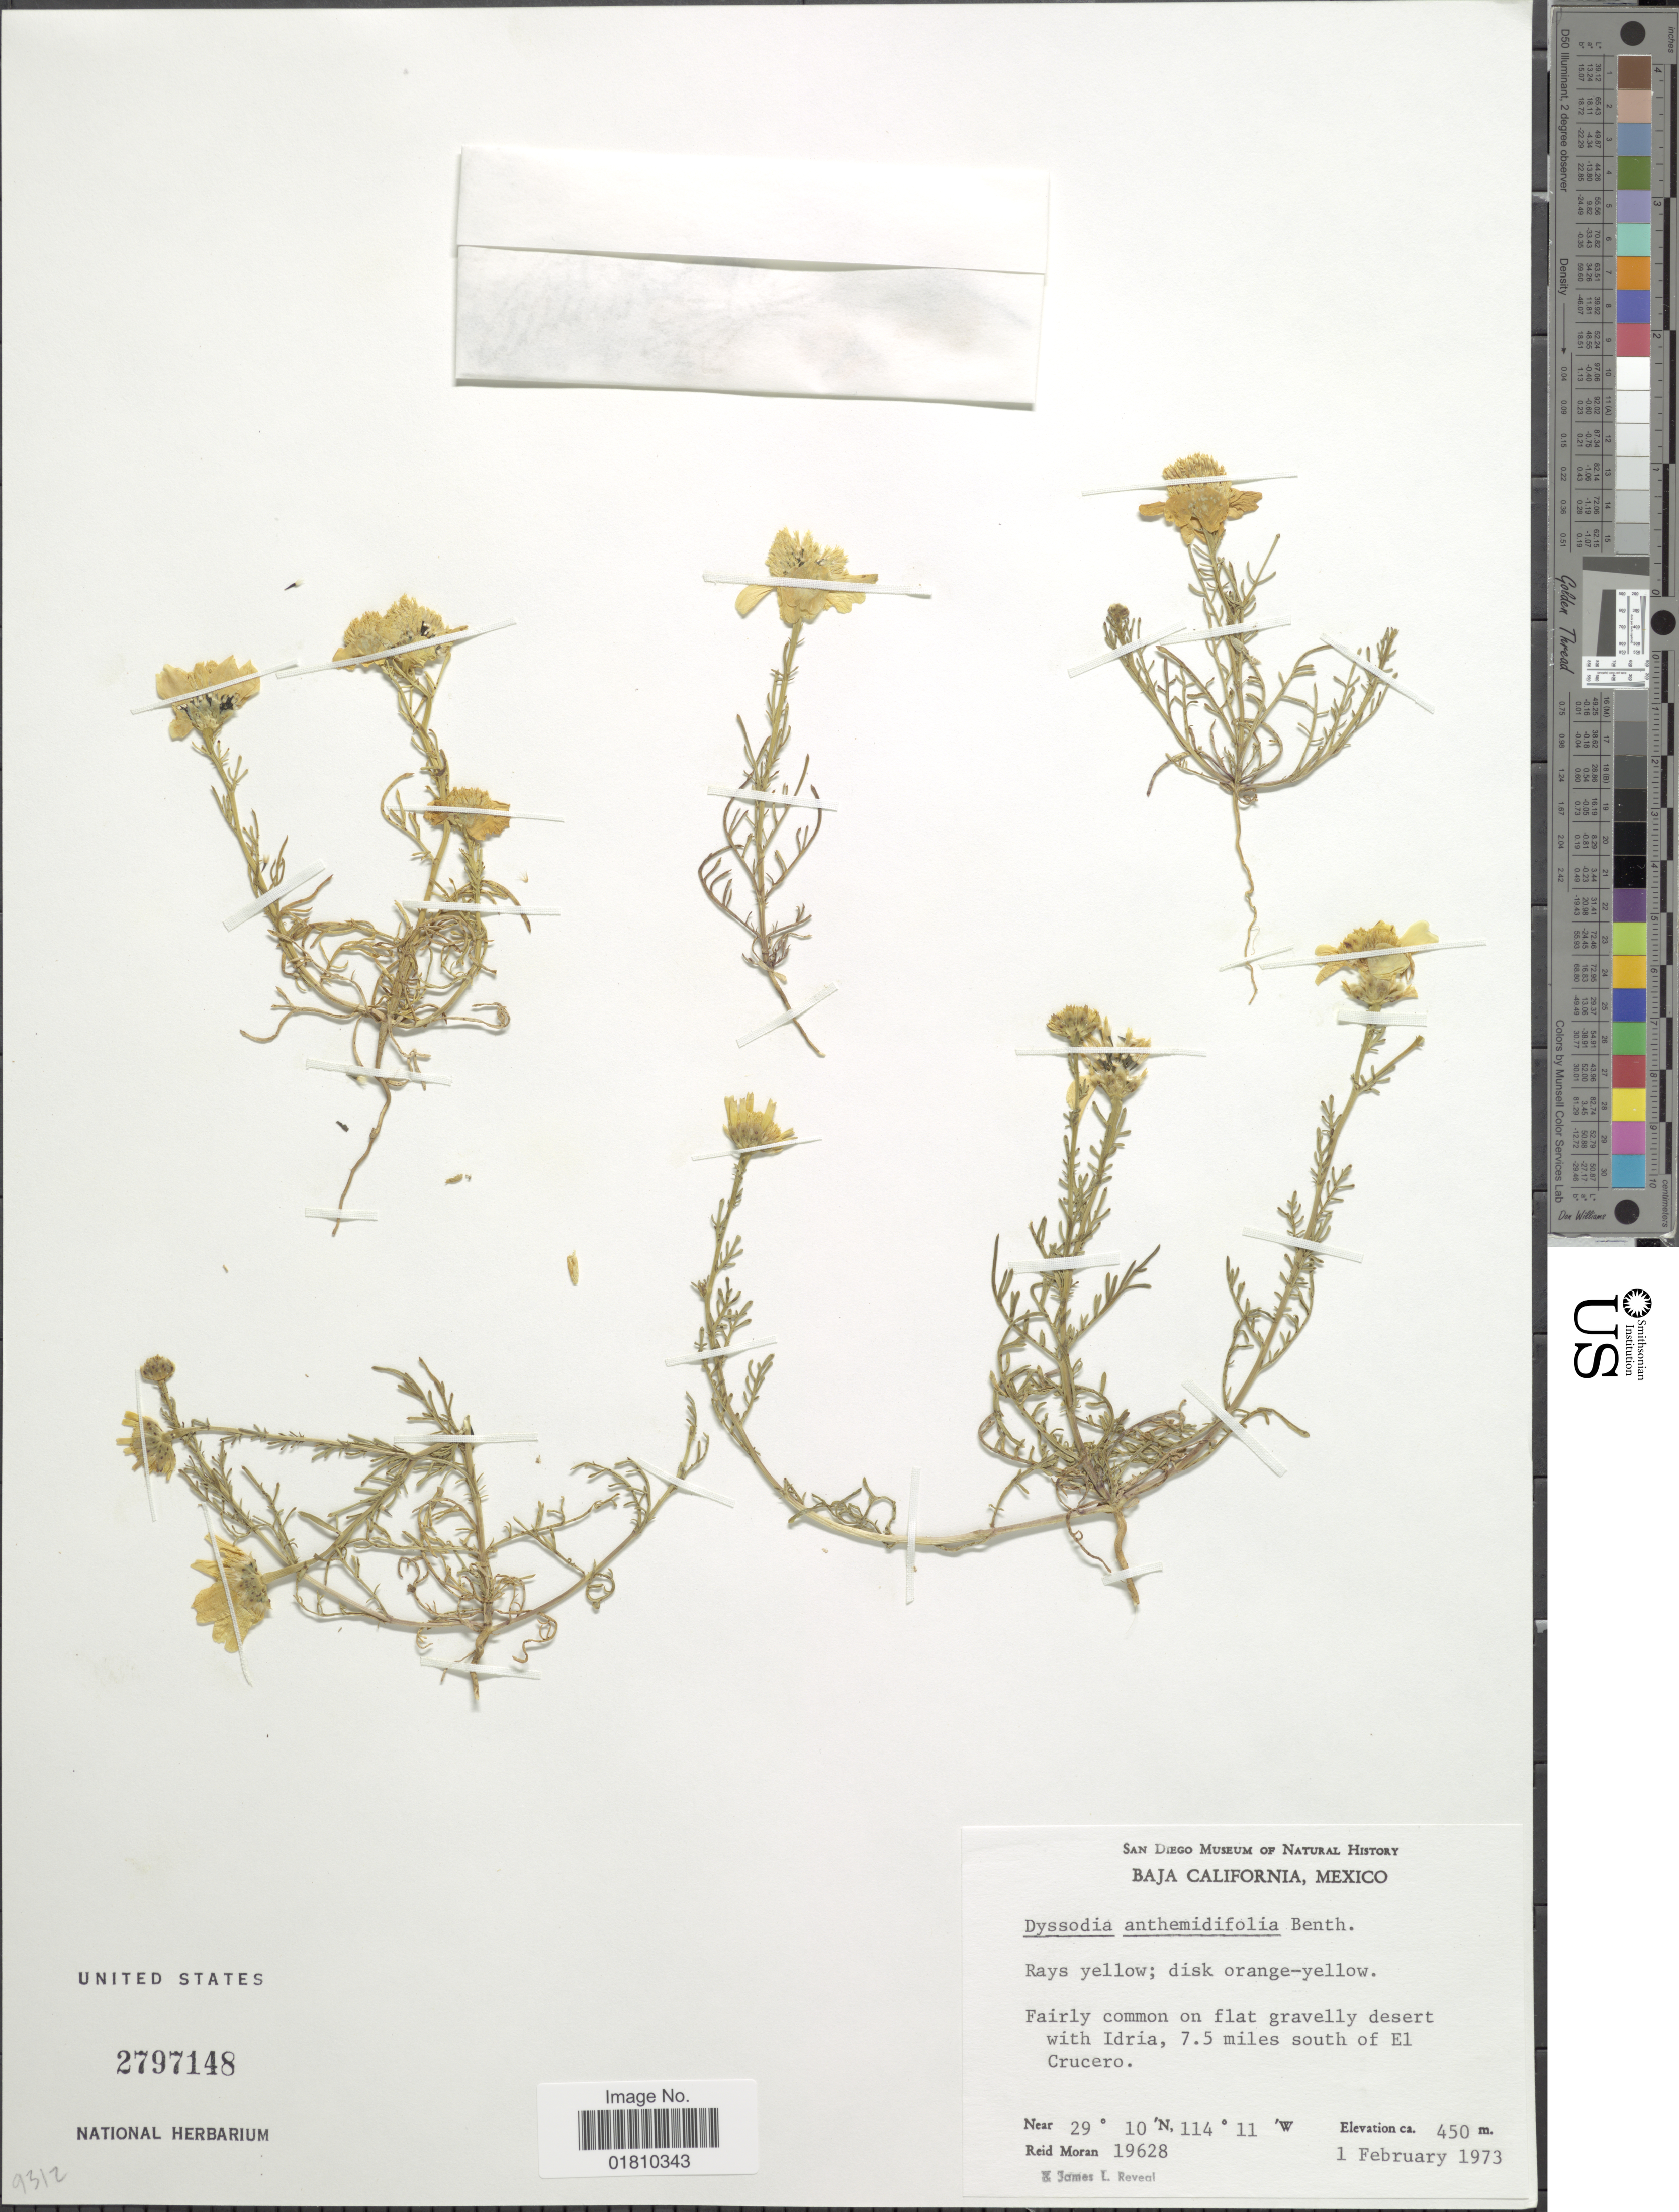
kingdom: Plantae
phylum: Tracheophyta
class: Magnoliopsida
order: Asterales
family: Asteraceae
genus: Boeberastrum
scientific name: Boeberastrum anthemidifolium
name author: Rydb.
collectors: R. V. Moran & J. L. Reveal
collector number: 19628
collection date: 1973-02-01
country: Mexico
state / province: Baja California Norte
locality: Gravelly desert with Idria, 7.5 miles south of El Crucero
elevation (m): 450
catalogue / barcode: US 2797148